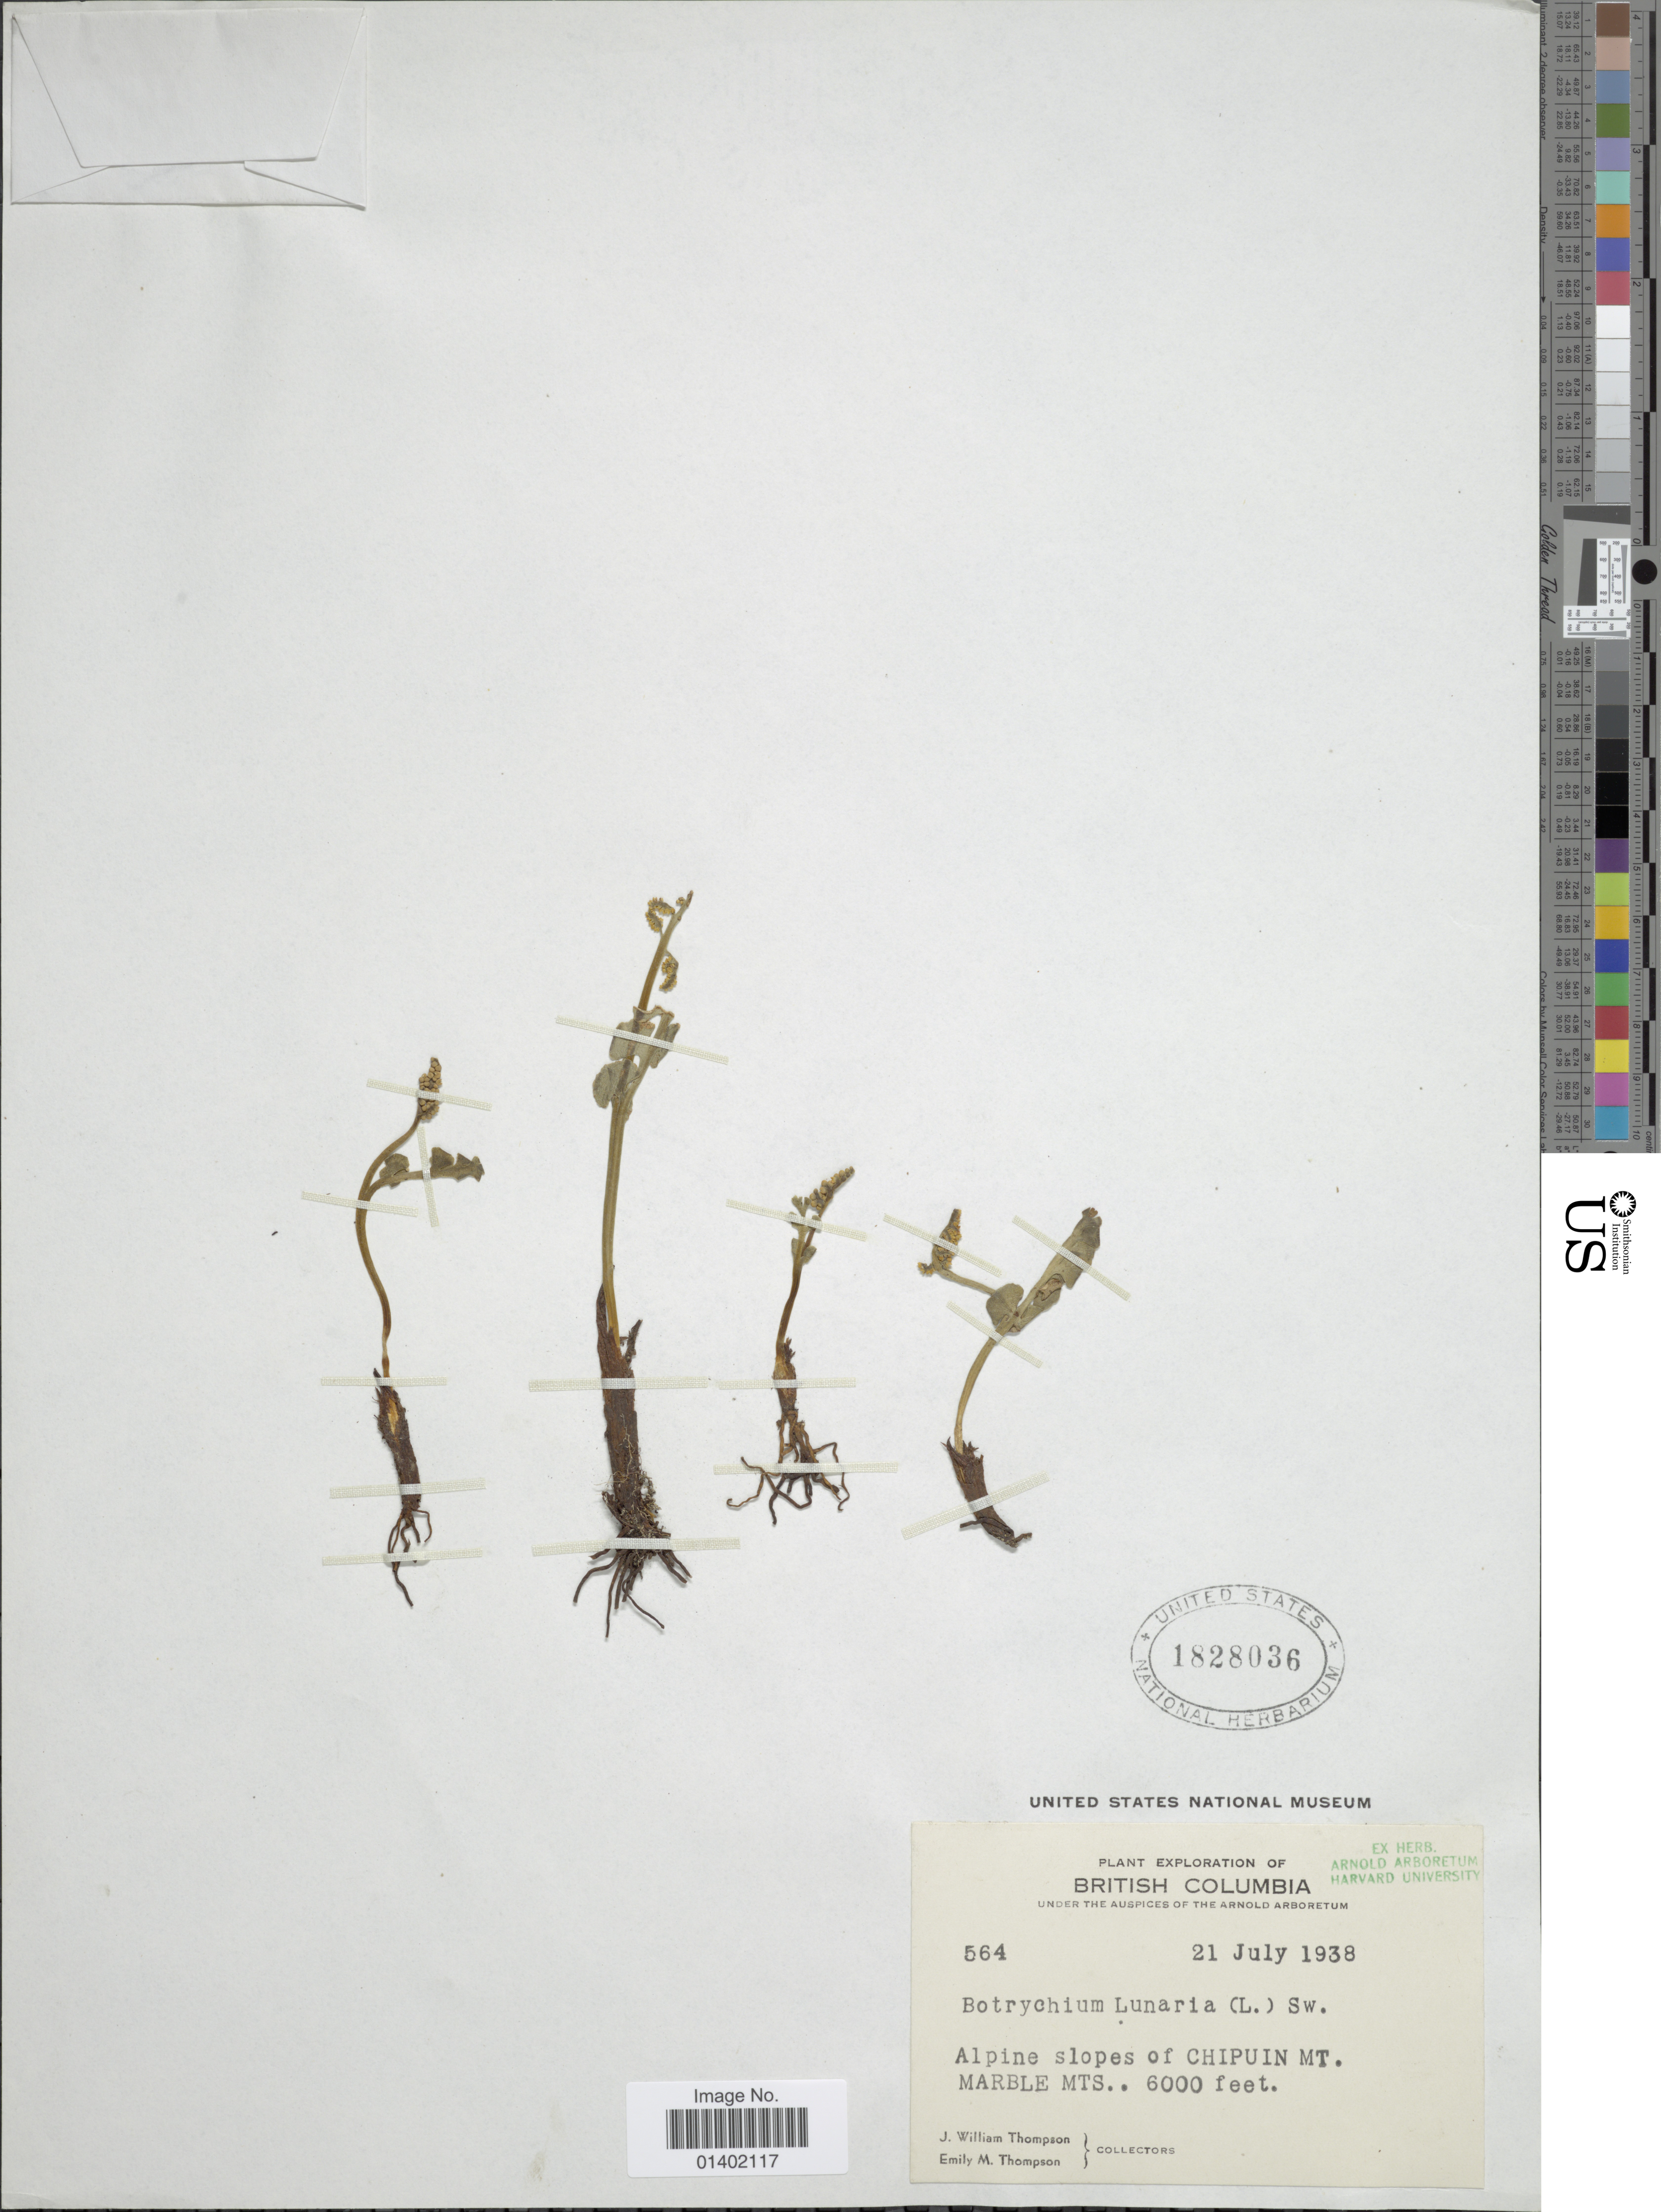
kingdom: Plantae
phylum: Tracheophyta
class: Polypodiopsida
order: Ophioglossales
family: Ophioglossaceae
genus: Botrychium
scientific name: Botrychium lunaria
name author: (L.) Sw.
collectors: J. W. Thompson & E. M. Thompson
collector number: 564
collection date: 1938-07-21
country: Canada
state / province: British Columbia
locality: Plant of Exploration of British Columbia, Alpine slopes of Chipuin Mt. marble Mts.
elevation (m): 1829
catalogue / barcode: US 1828036